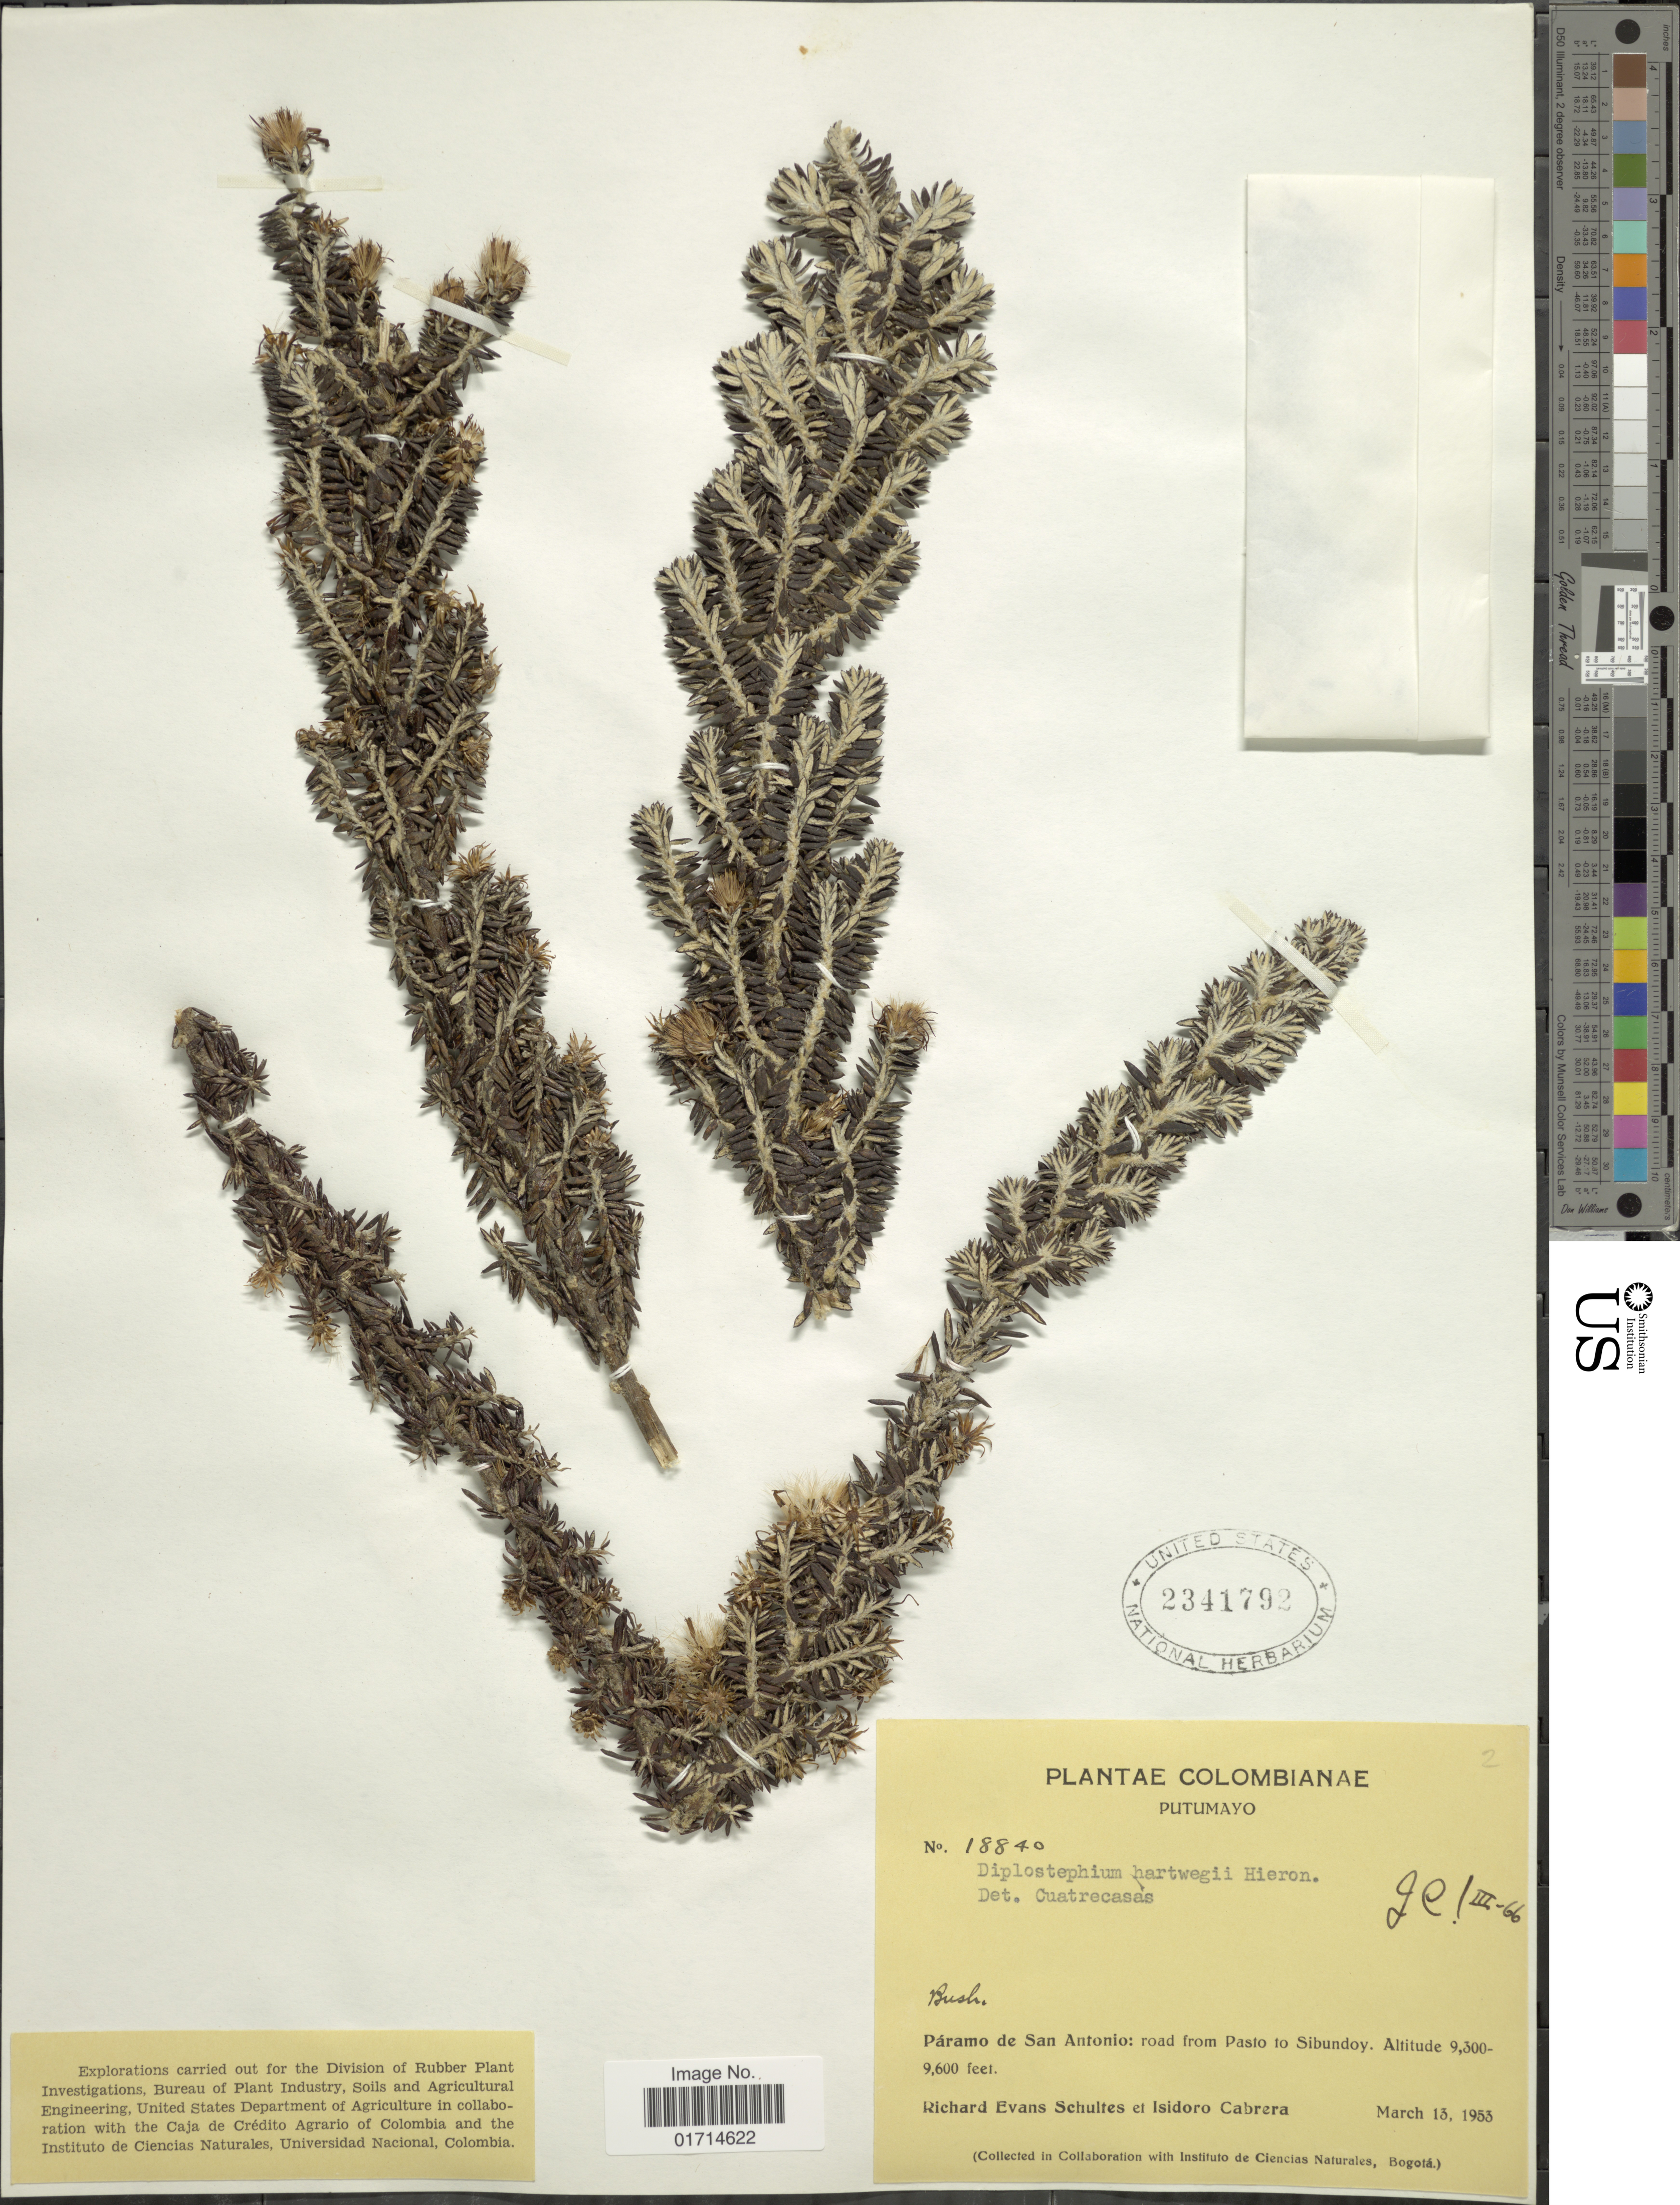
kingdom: Plantae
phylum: Tracheophyta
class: Magnoliopsida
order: Asterales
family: Asteraceae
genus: Diplostephium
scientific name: Diplostephium hartwegii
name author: Hieron.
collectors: R. E. Schultes & I. Cabrera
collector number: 18840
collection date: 1953-03-13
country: Colombia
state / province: Putumayo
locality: Colombianae, Paramo de San Antonio, road from Pasto to Sibundoy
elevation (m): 2835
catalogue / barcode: US 2341792